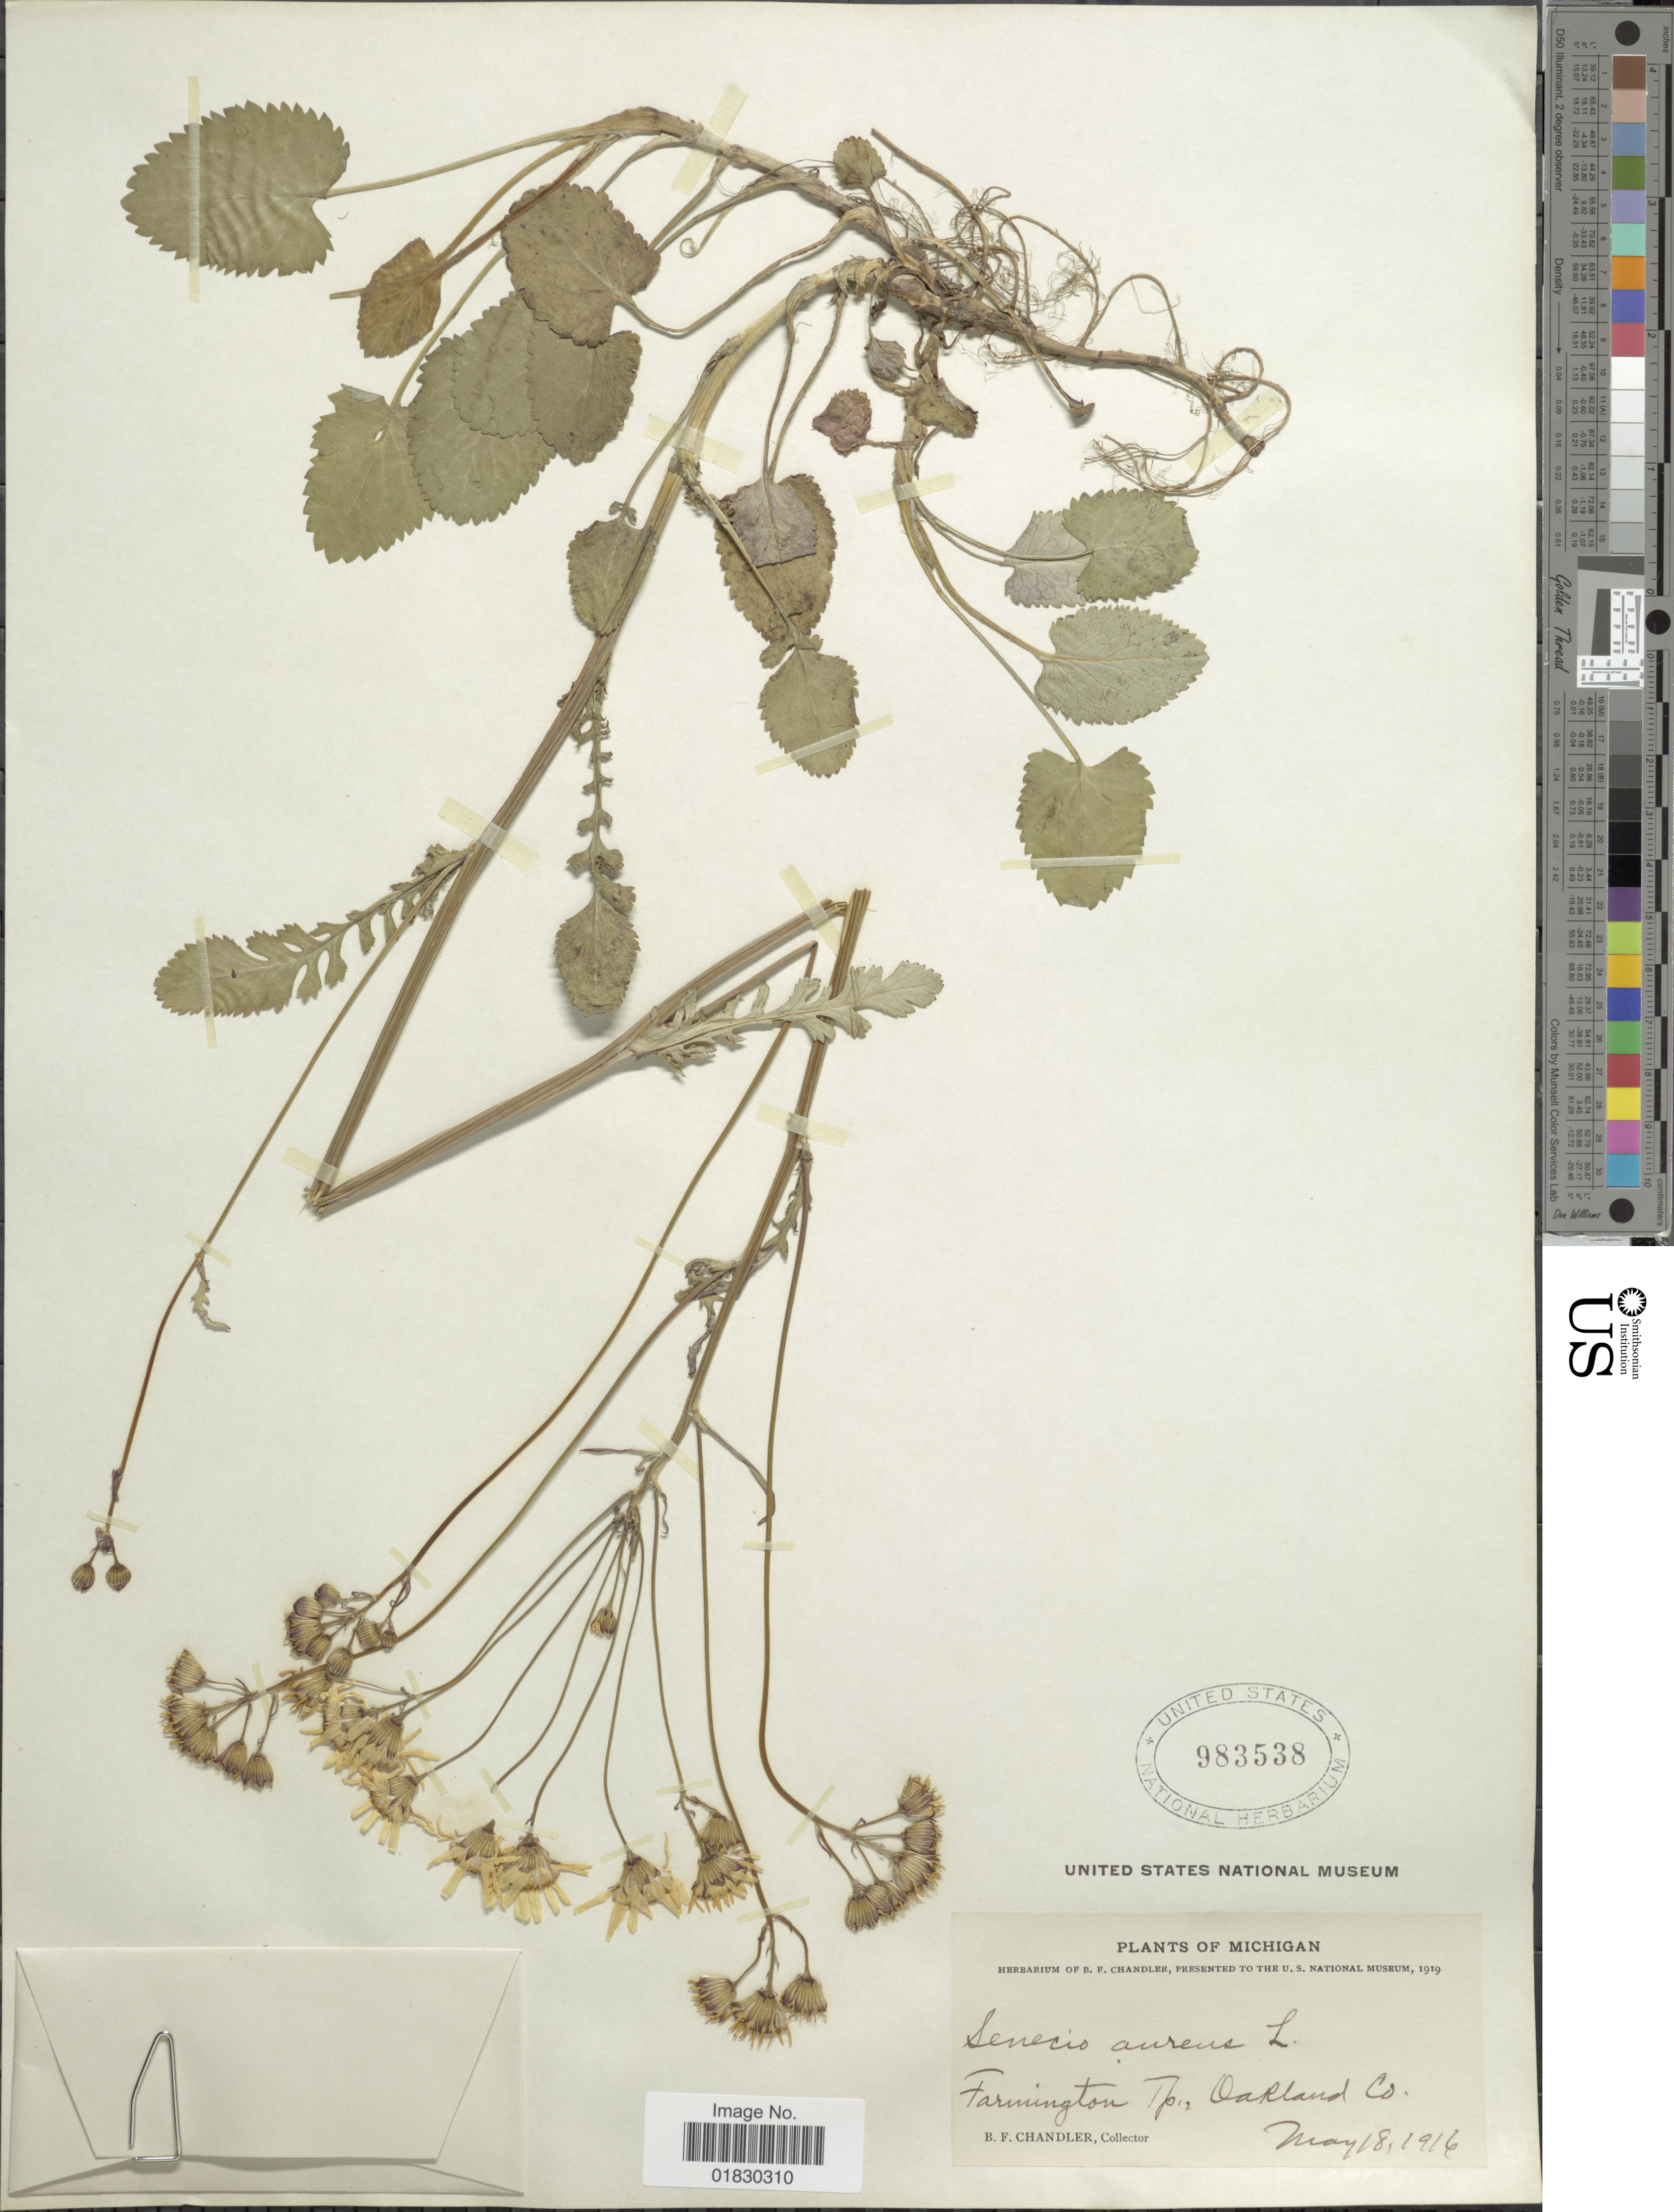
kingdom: Plantae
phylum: Tracheophyta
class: Magnoliopsida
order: Asterales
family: Asteraceae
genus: Packera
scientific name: Packera aurea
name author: (L.) Á. Löve & D. Löve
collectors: B. F. Chandler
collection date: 1916-05-18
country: United States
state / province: Michigan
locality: Farmington Tp., Oakland Co.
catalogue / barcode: US 983538